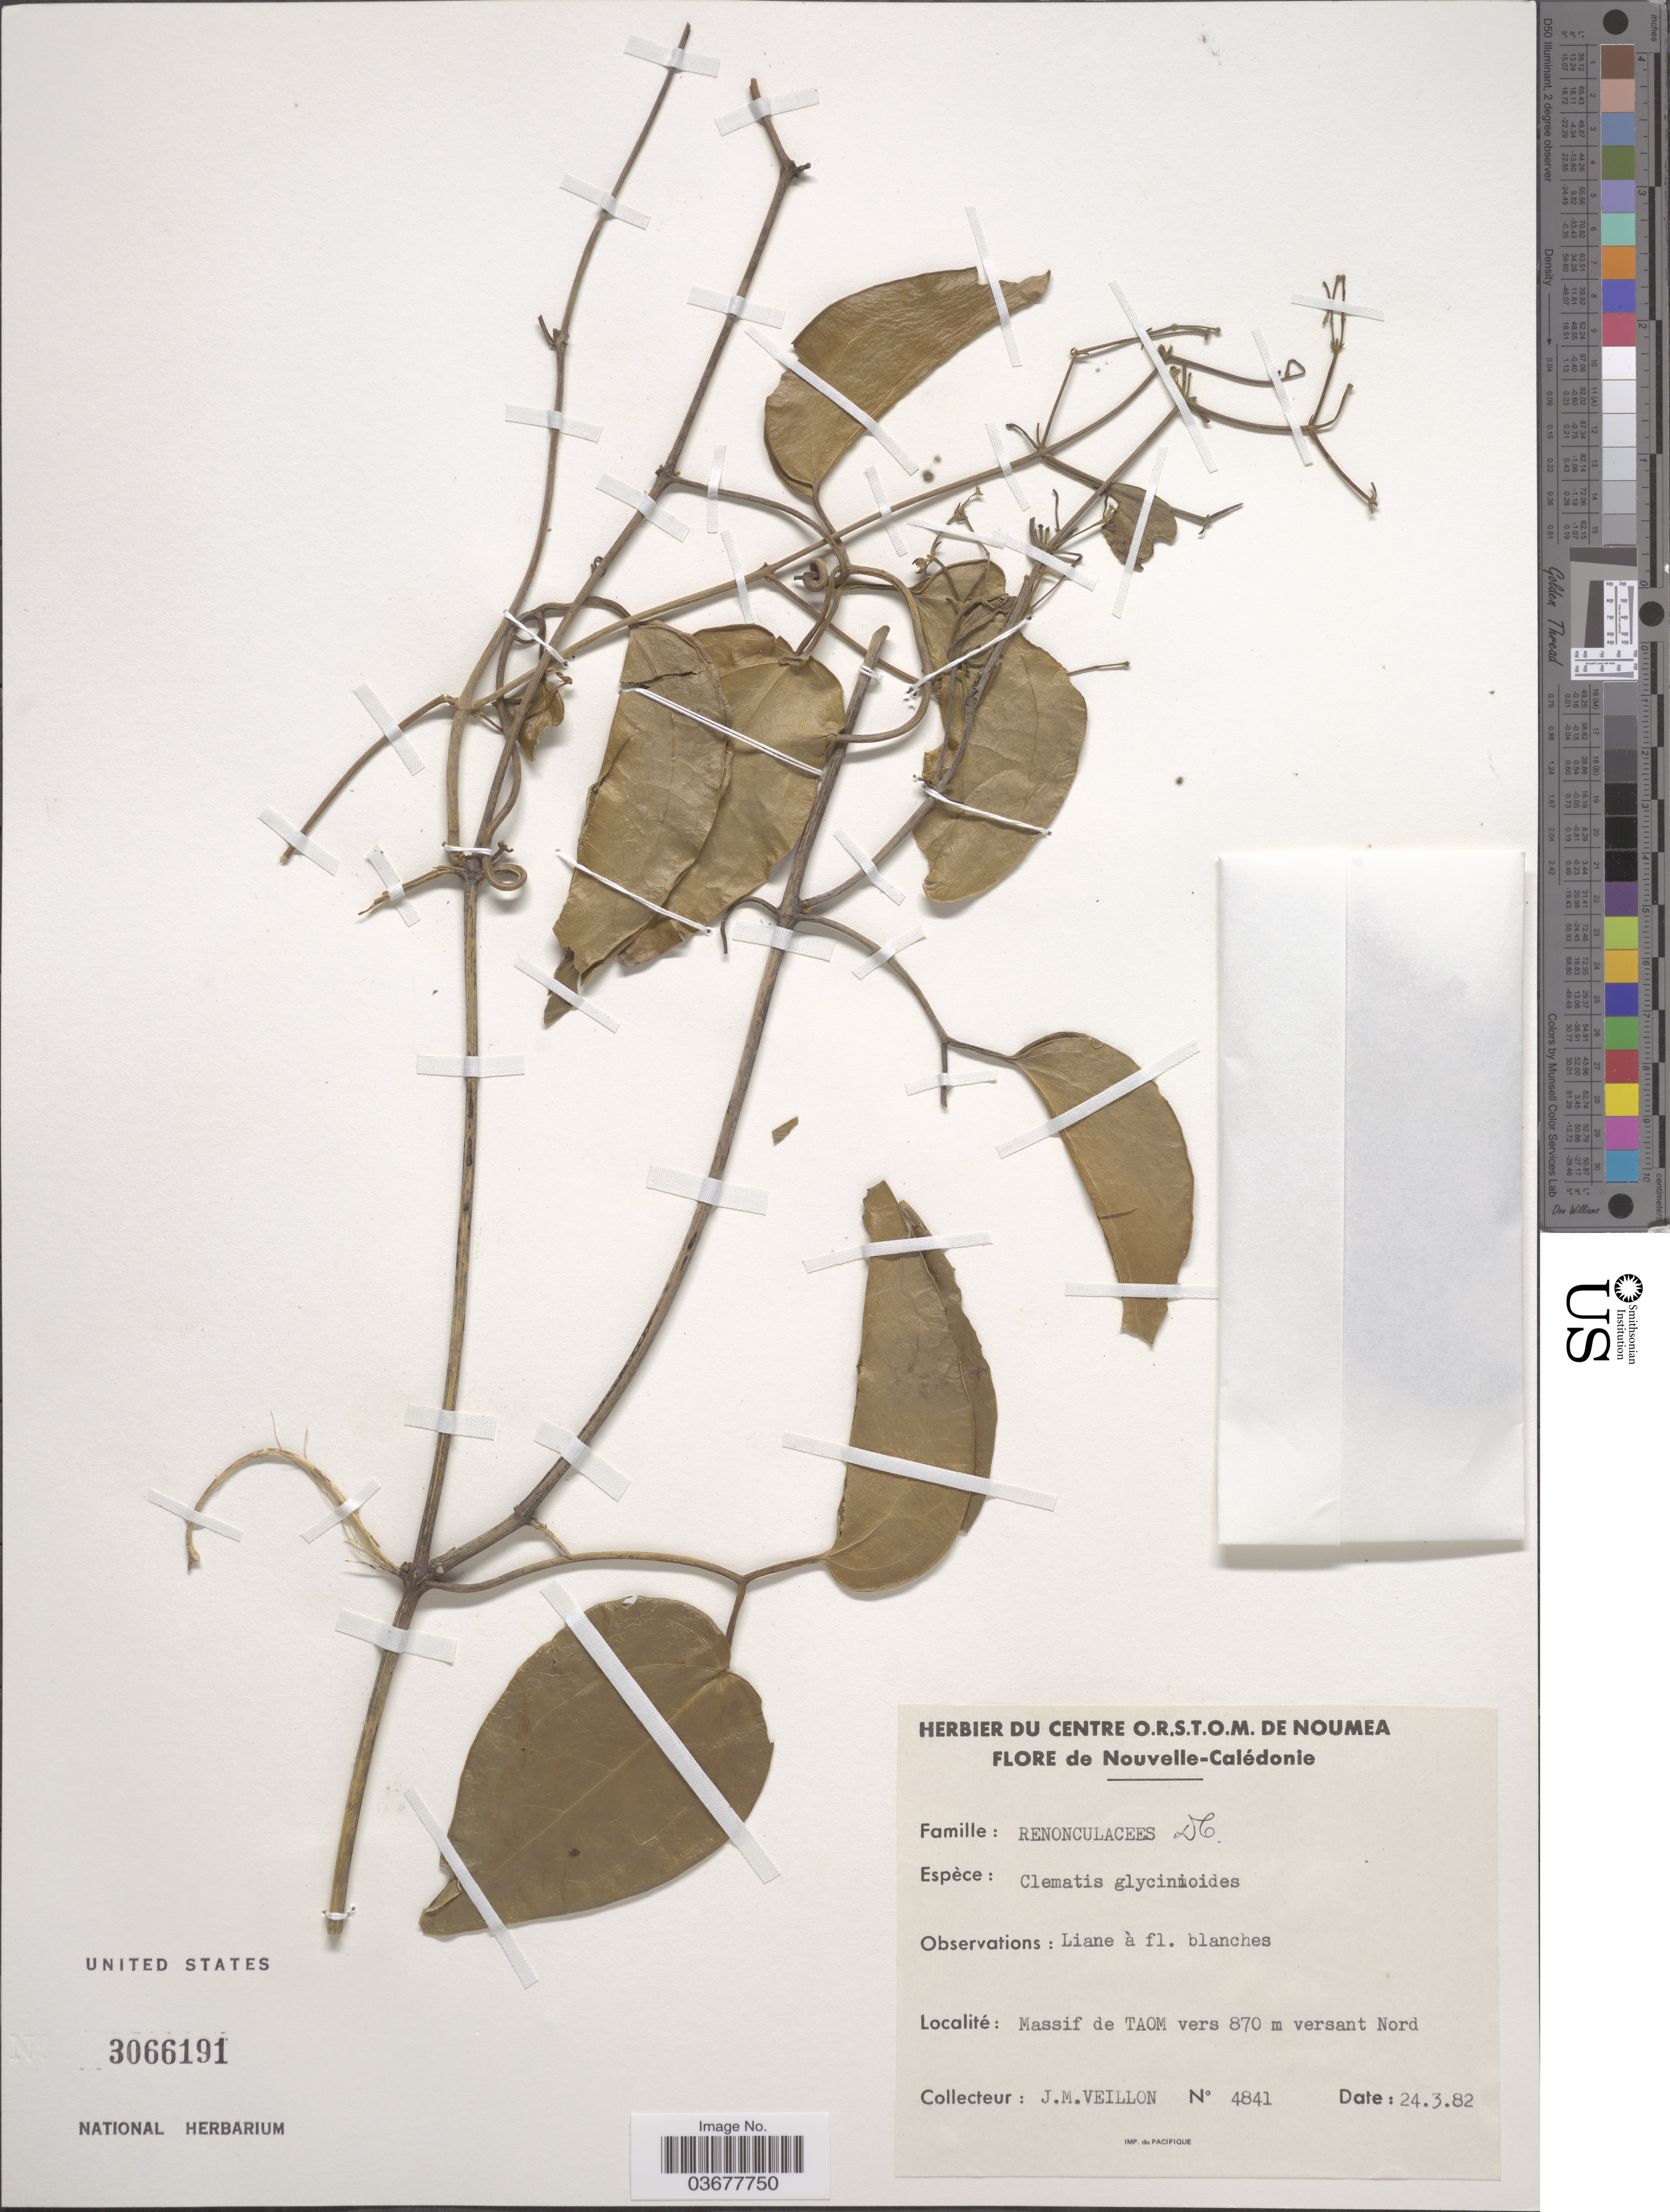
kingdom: Plantae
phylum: Tracheophyta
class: Magnoliopsida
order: Ranunculales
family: Ranunculaceae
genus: Clematis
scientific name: Clematis glycinoides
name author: DC.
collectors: J. Veillon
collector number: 4841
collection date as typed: Transcribed d/m/y: 24/3/82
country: New Caledonia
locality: Nouvelle-Calédonie. Massif de Taom versant Nord.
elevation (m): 870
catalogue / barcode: US 3066191